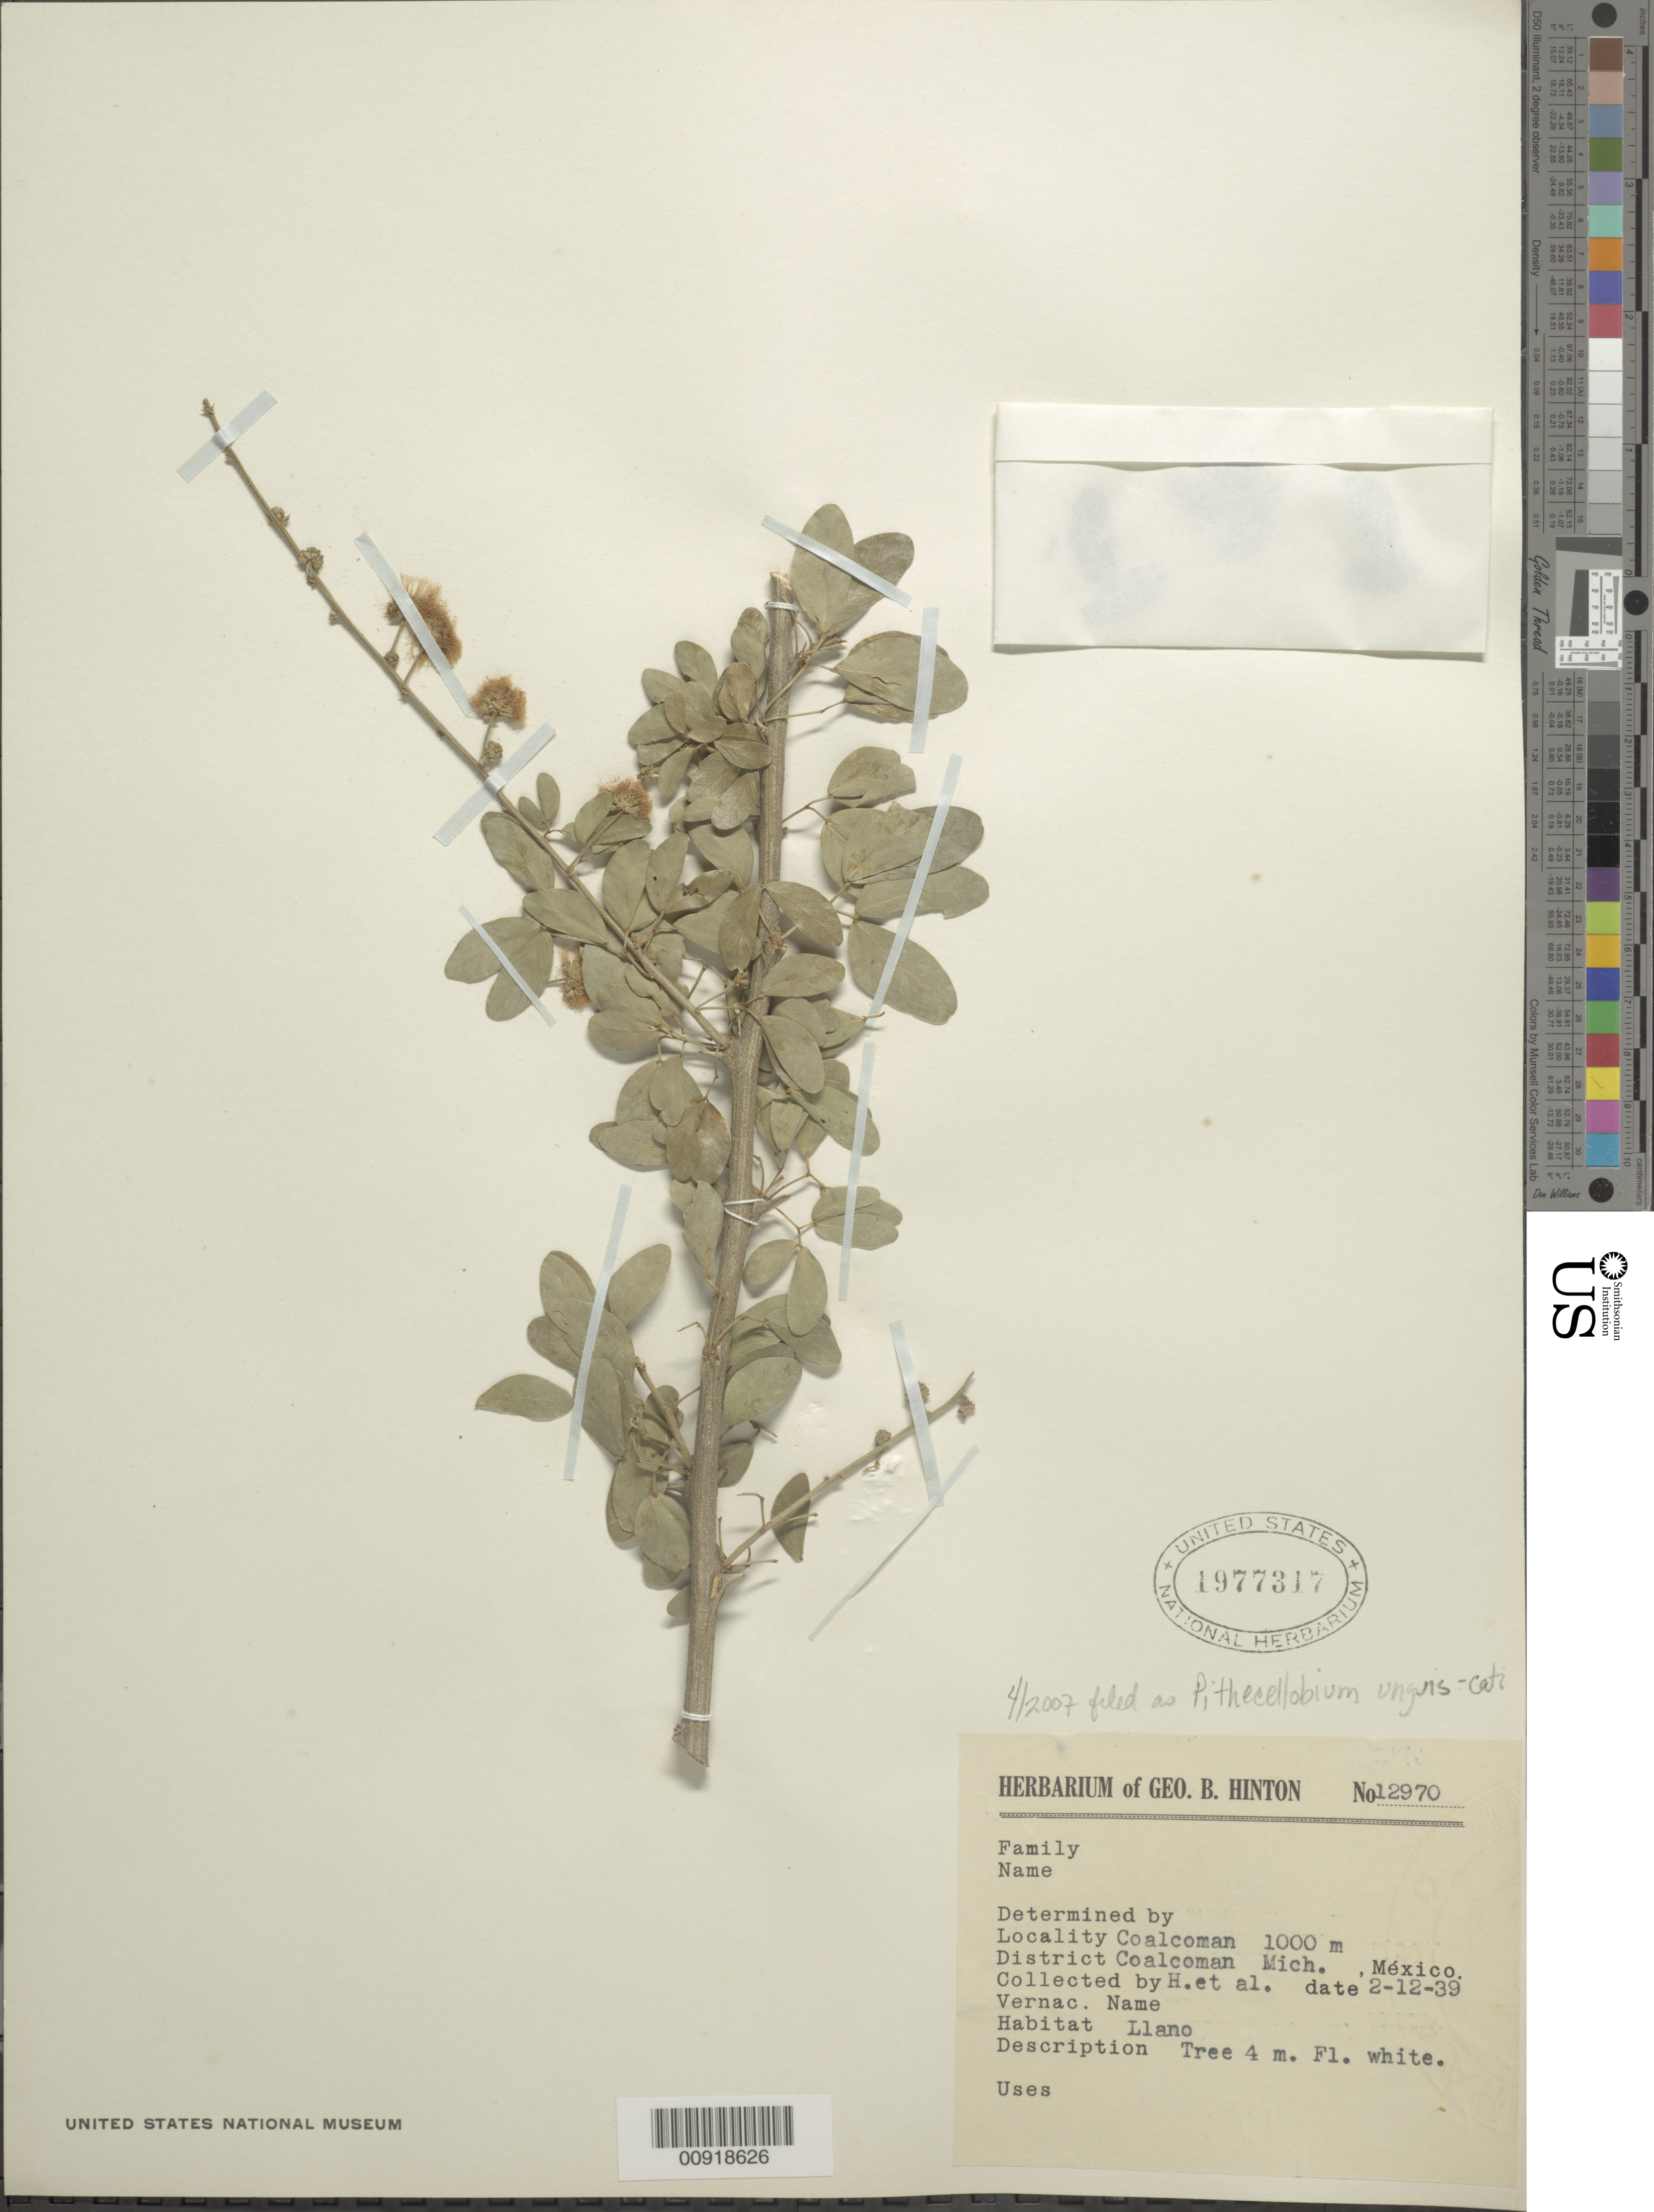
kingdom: Plantae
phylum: Tracheophyta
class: Magnoliopsida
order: Fabales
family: Fabaceae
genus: Pithecellobium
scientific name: Pithecellobium unguis-cati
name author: (L.) Benth.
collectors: G. B. Hinton & et al.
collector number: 12970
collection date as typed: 12 Feb 1939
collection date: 1939-02-12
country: Mexico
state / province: Michoacán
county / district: Coalcomán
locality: Coalcomán, District Coalcomán, Michoacán.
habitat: Llano.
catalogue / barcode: US 1977317